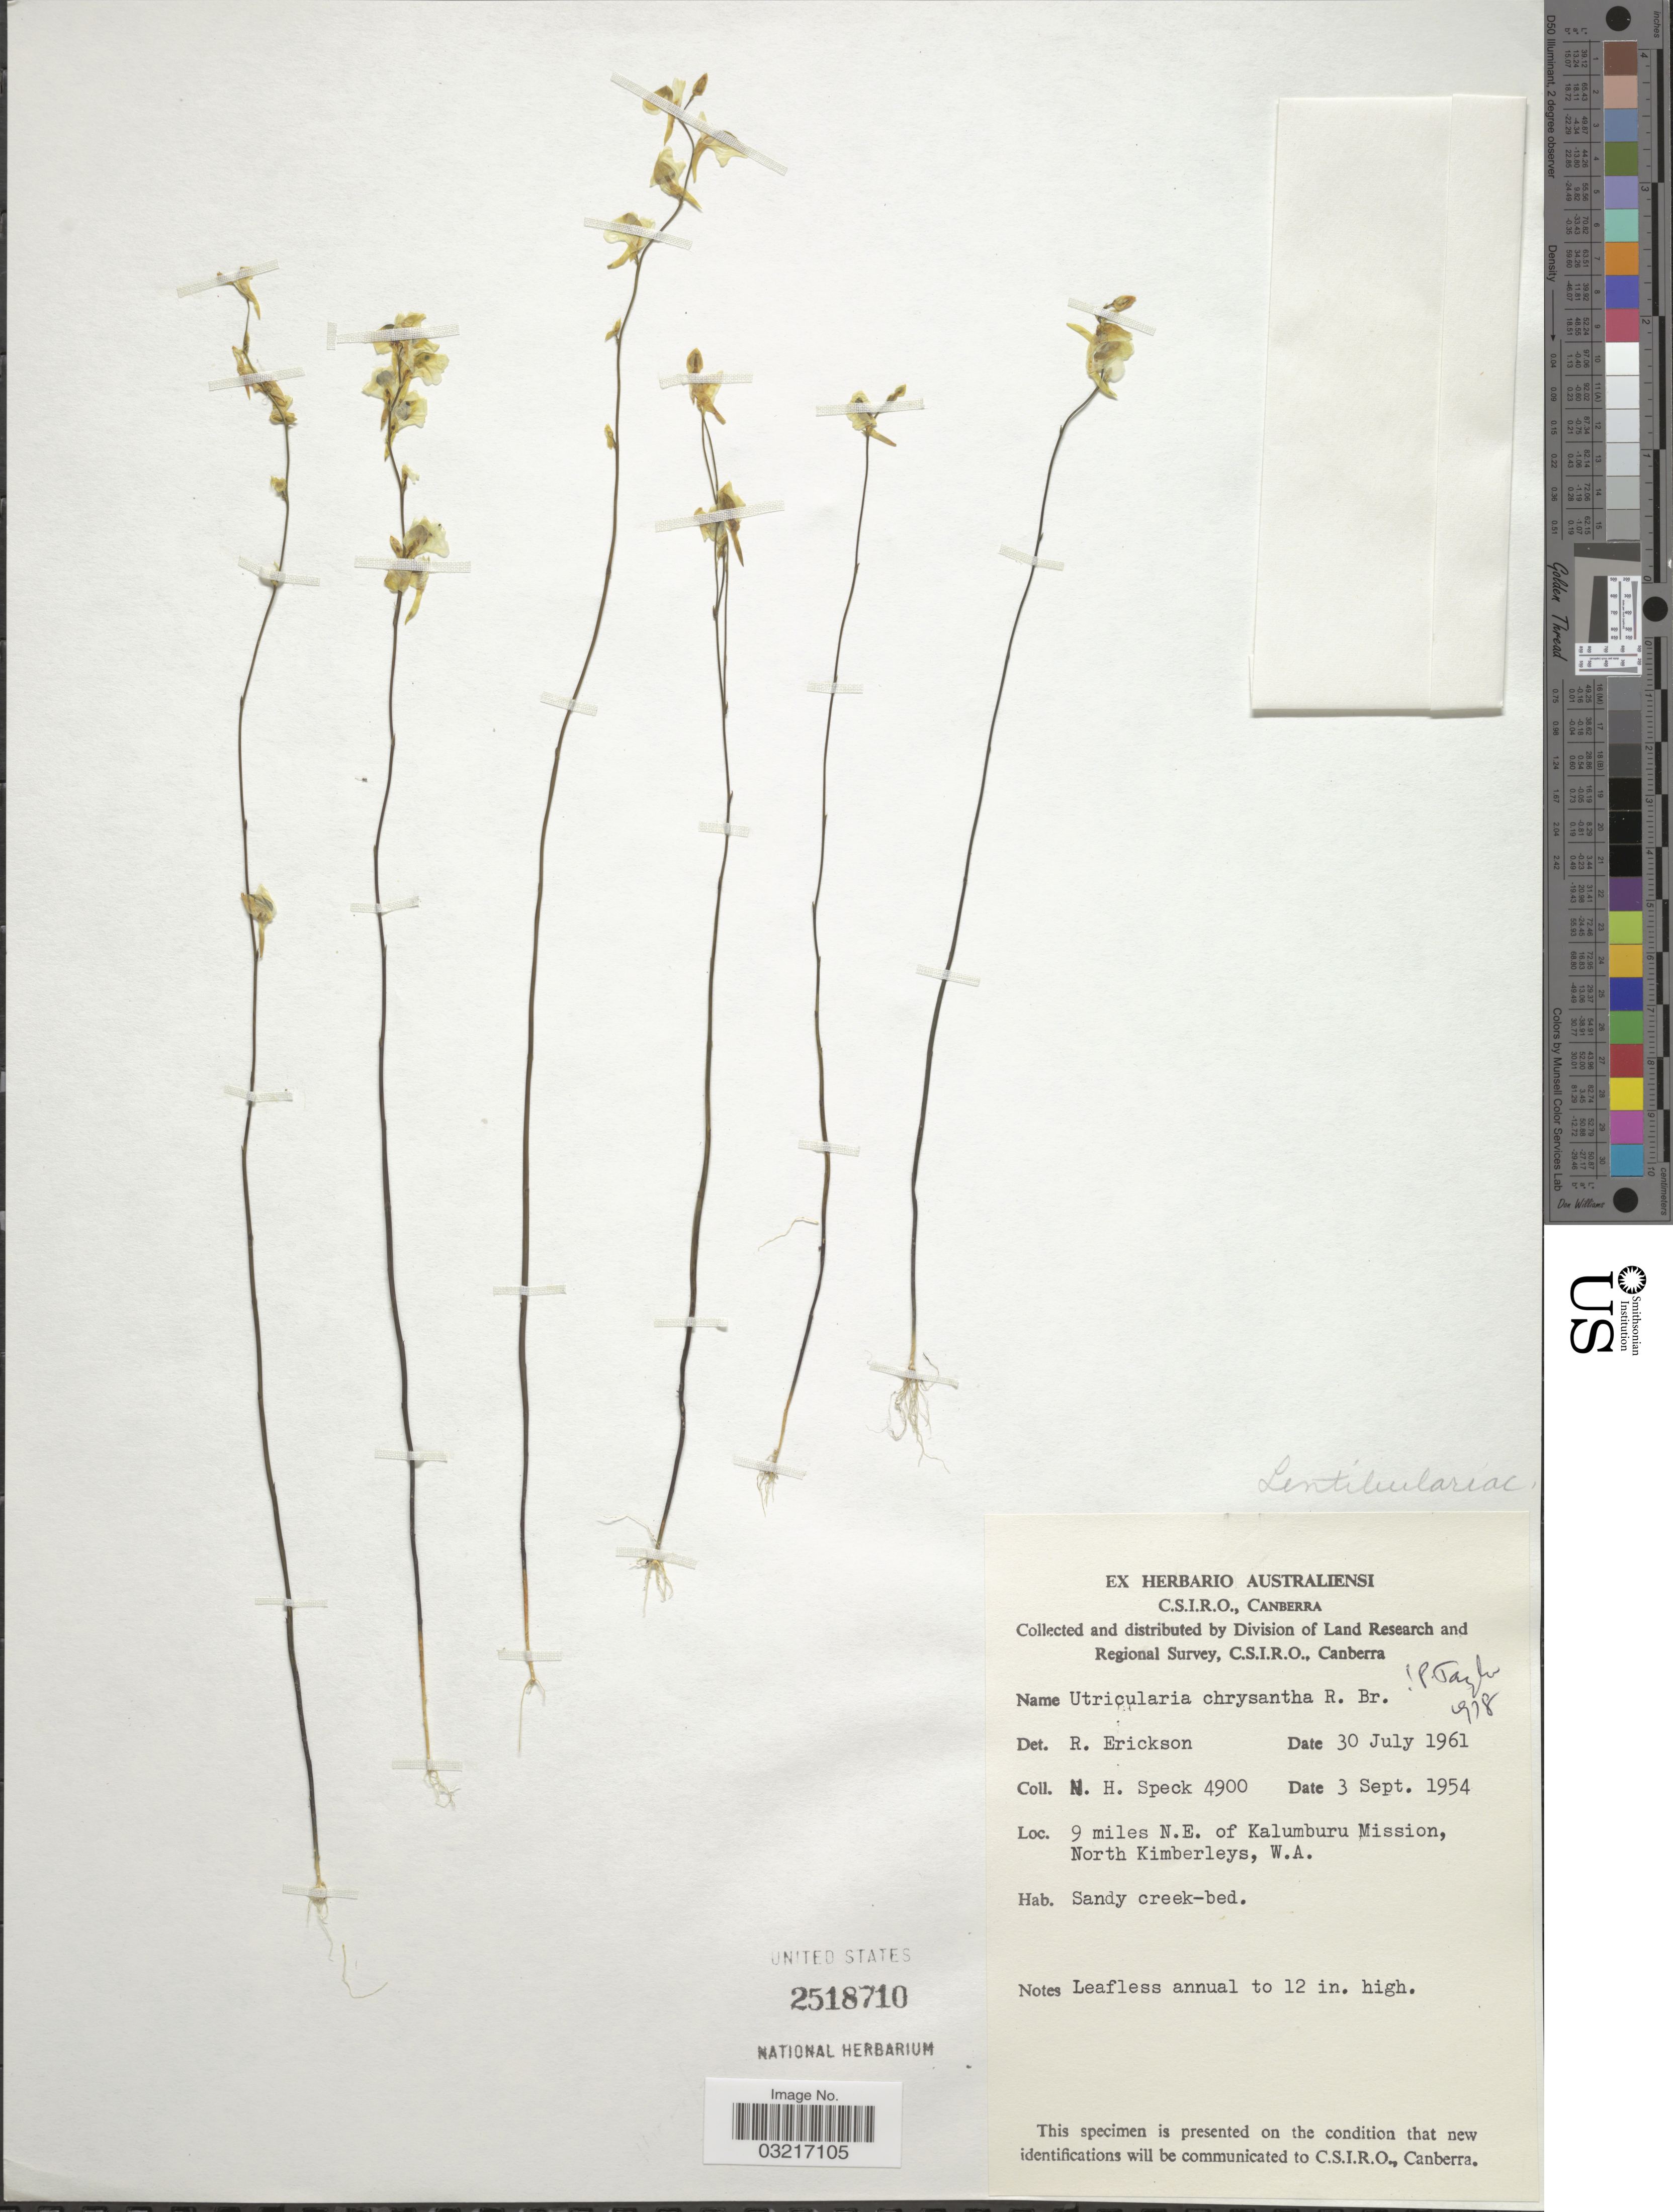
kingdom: Plantae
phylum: Tracheophyta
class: Magnoliopsida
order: Lamiales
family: Lentibulariaceae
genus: Utricularia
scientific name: Utricularia chrysantha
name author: R. Br.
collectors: N. Speck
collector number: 4900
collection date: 1954-09-03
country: Australia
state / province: Western Australia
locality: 9 miles N.E. of Kalumburu Mission, North Kimberleys.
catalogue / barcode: US 2518710